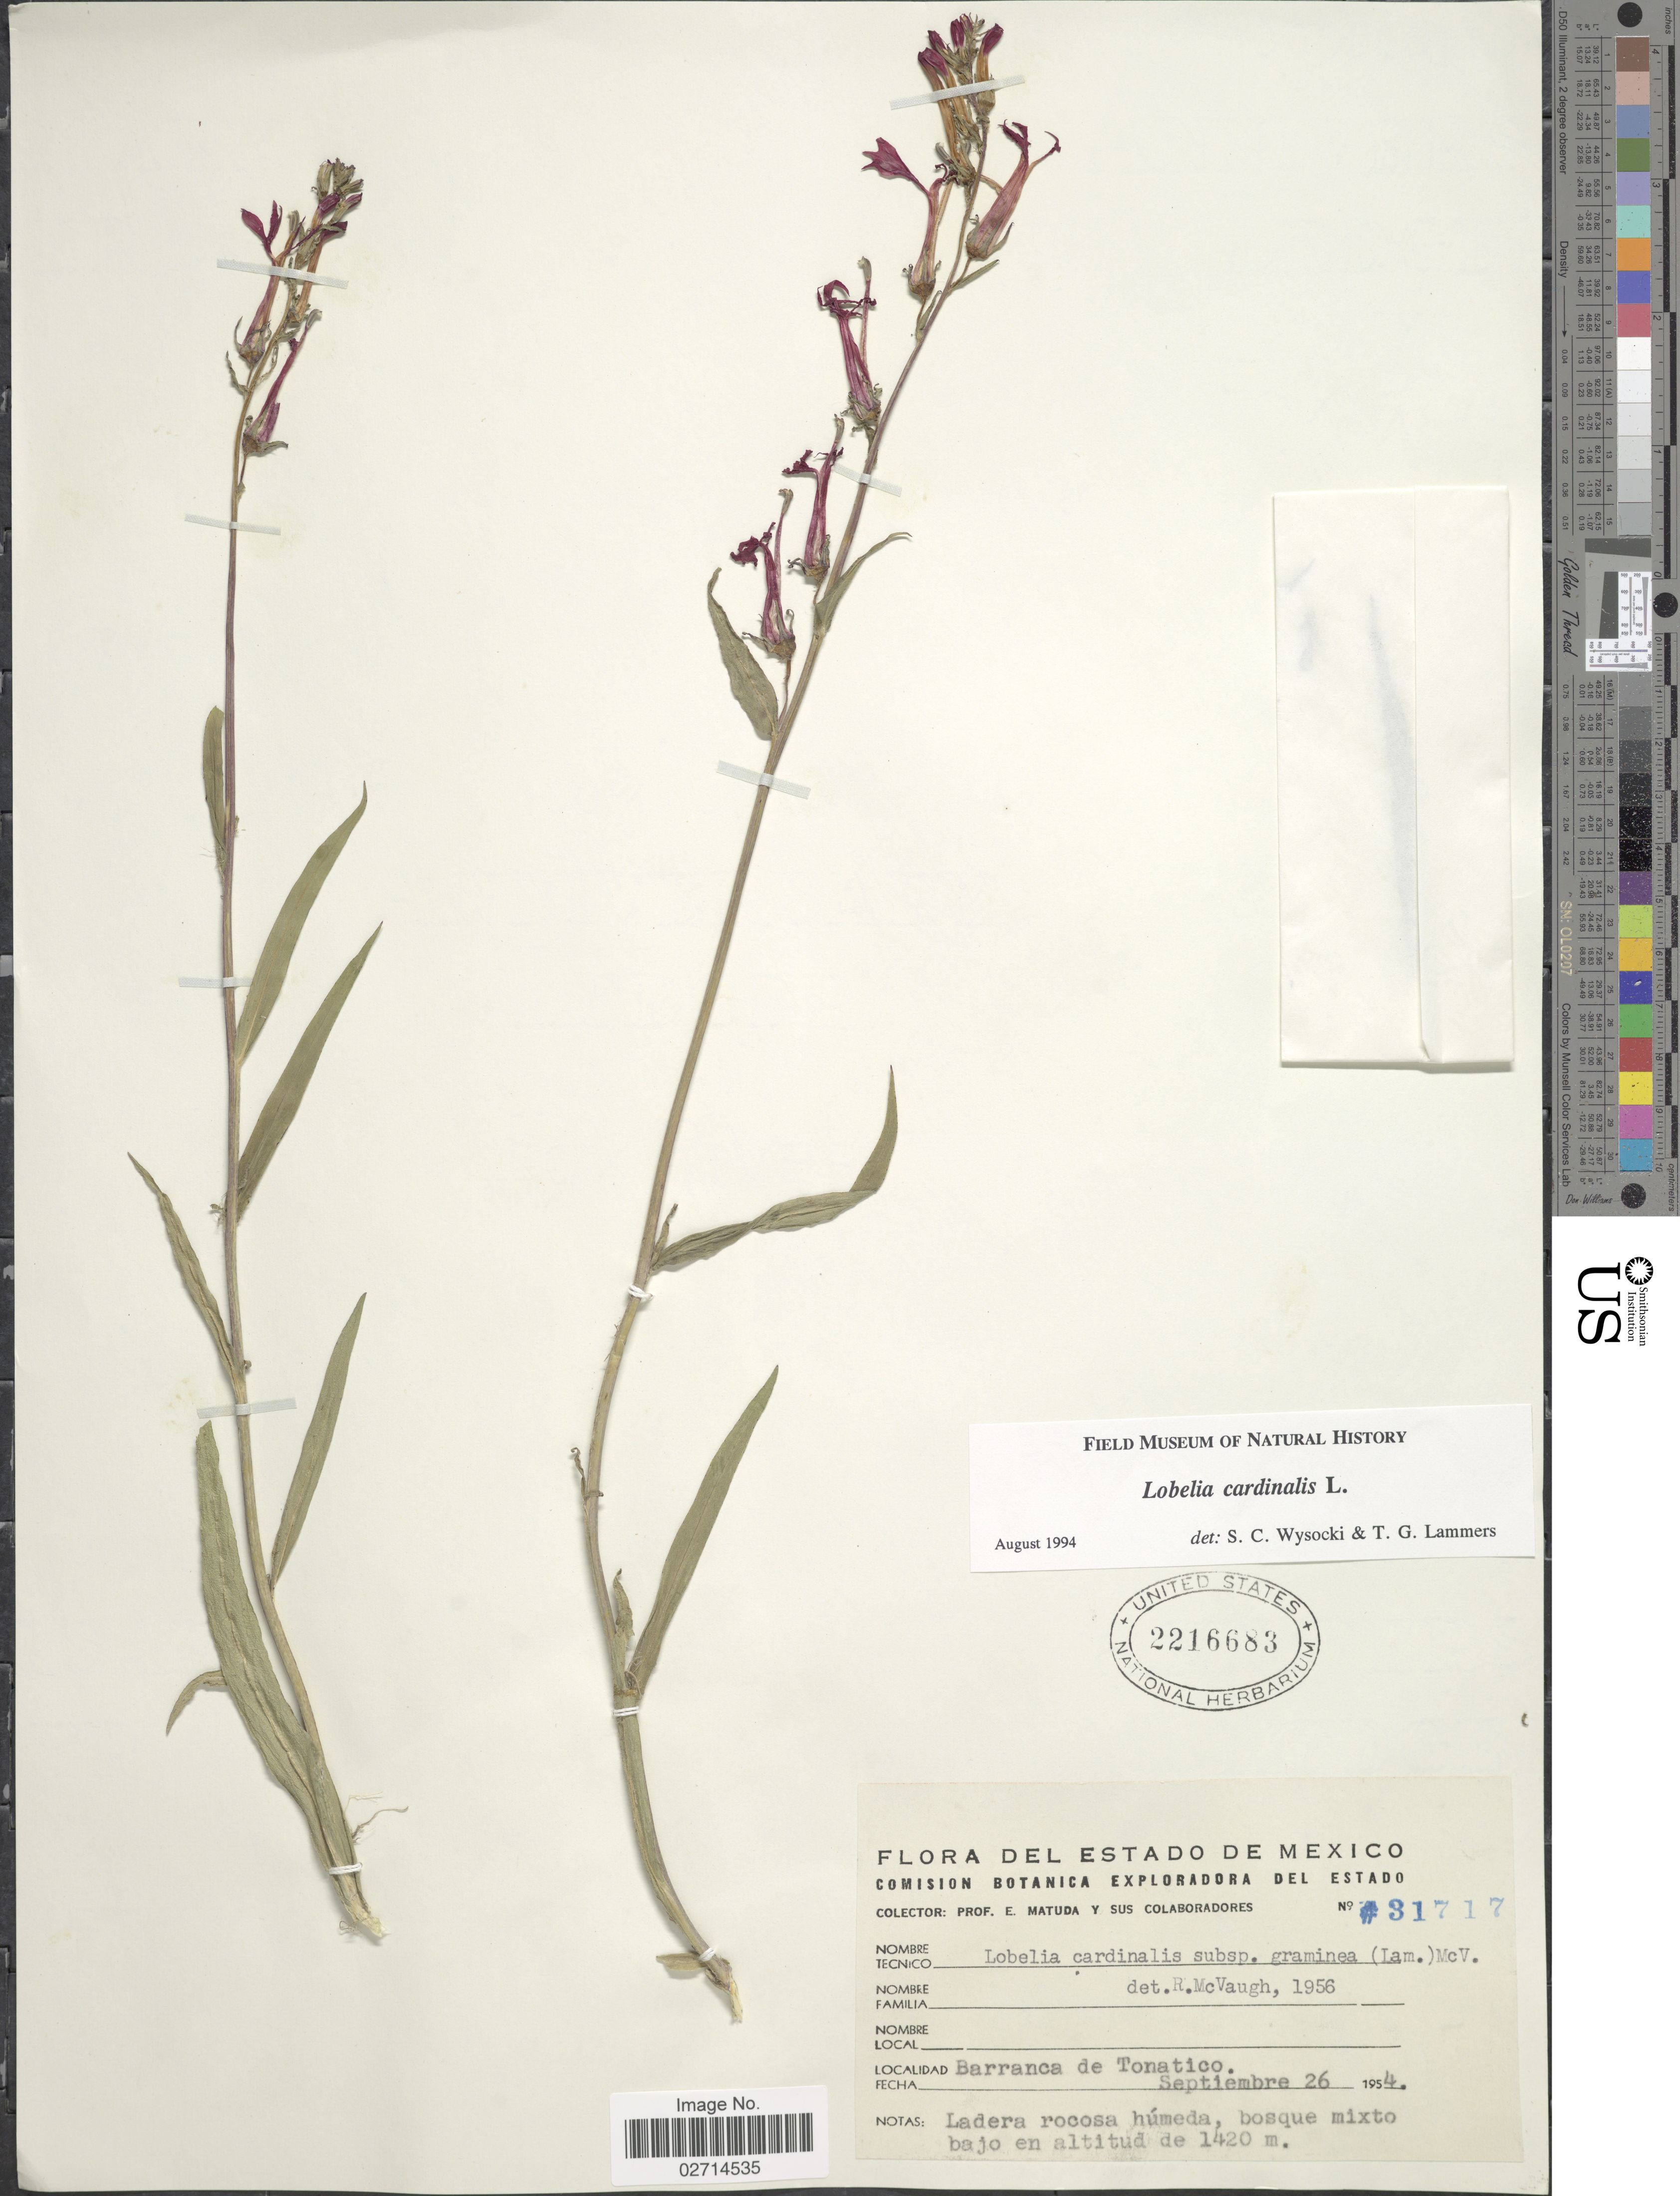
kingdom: Plantae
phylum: Tracheophyta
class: Magnoliopsida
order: Asterales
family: Campanulaceae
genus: Lobelia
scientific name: Lobelia cardinalis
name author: L.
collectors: E. Matuda & et al.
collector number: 31717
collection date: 1954-09-26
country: Mexico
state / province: México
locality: Barranca de Tontico.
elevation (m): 1420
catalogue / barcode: US 2216683